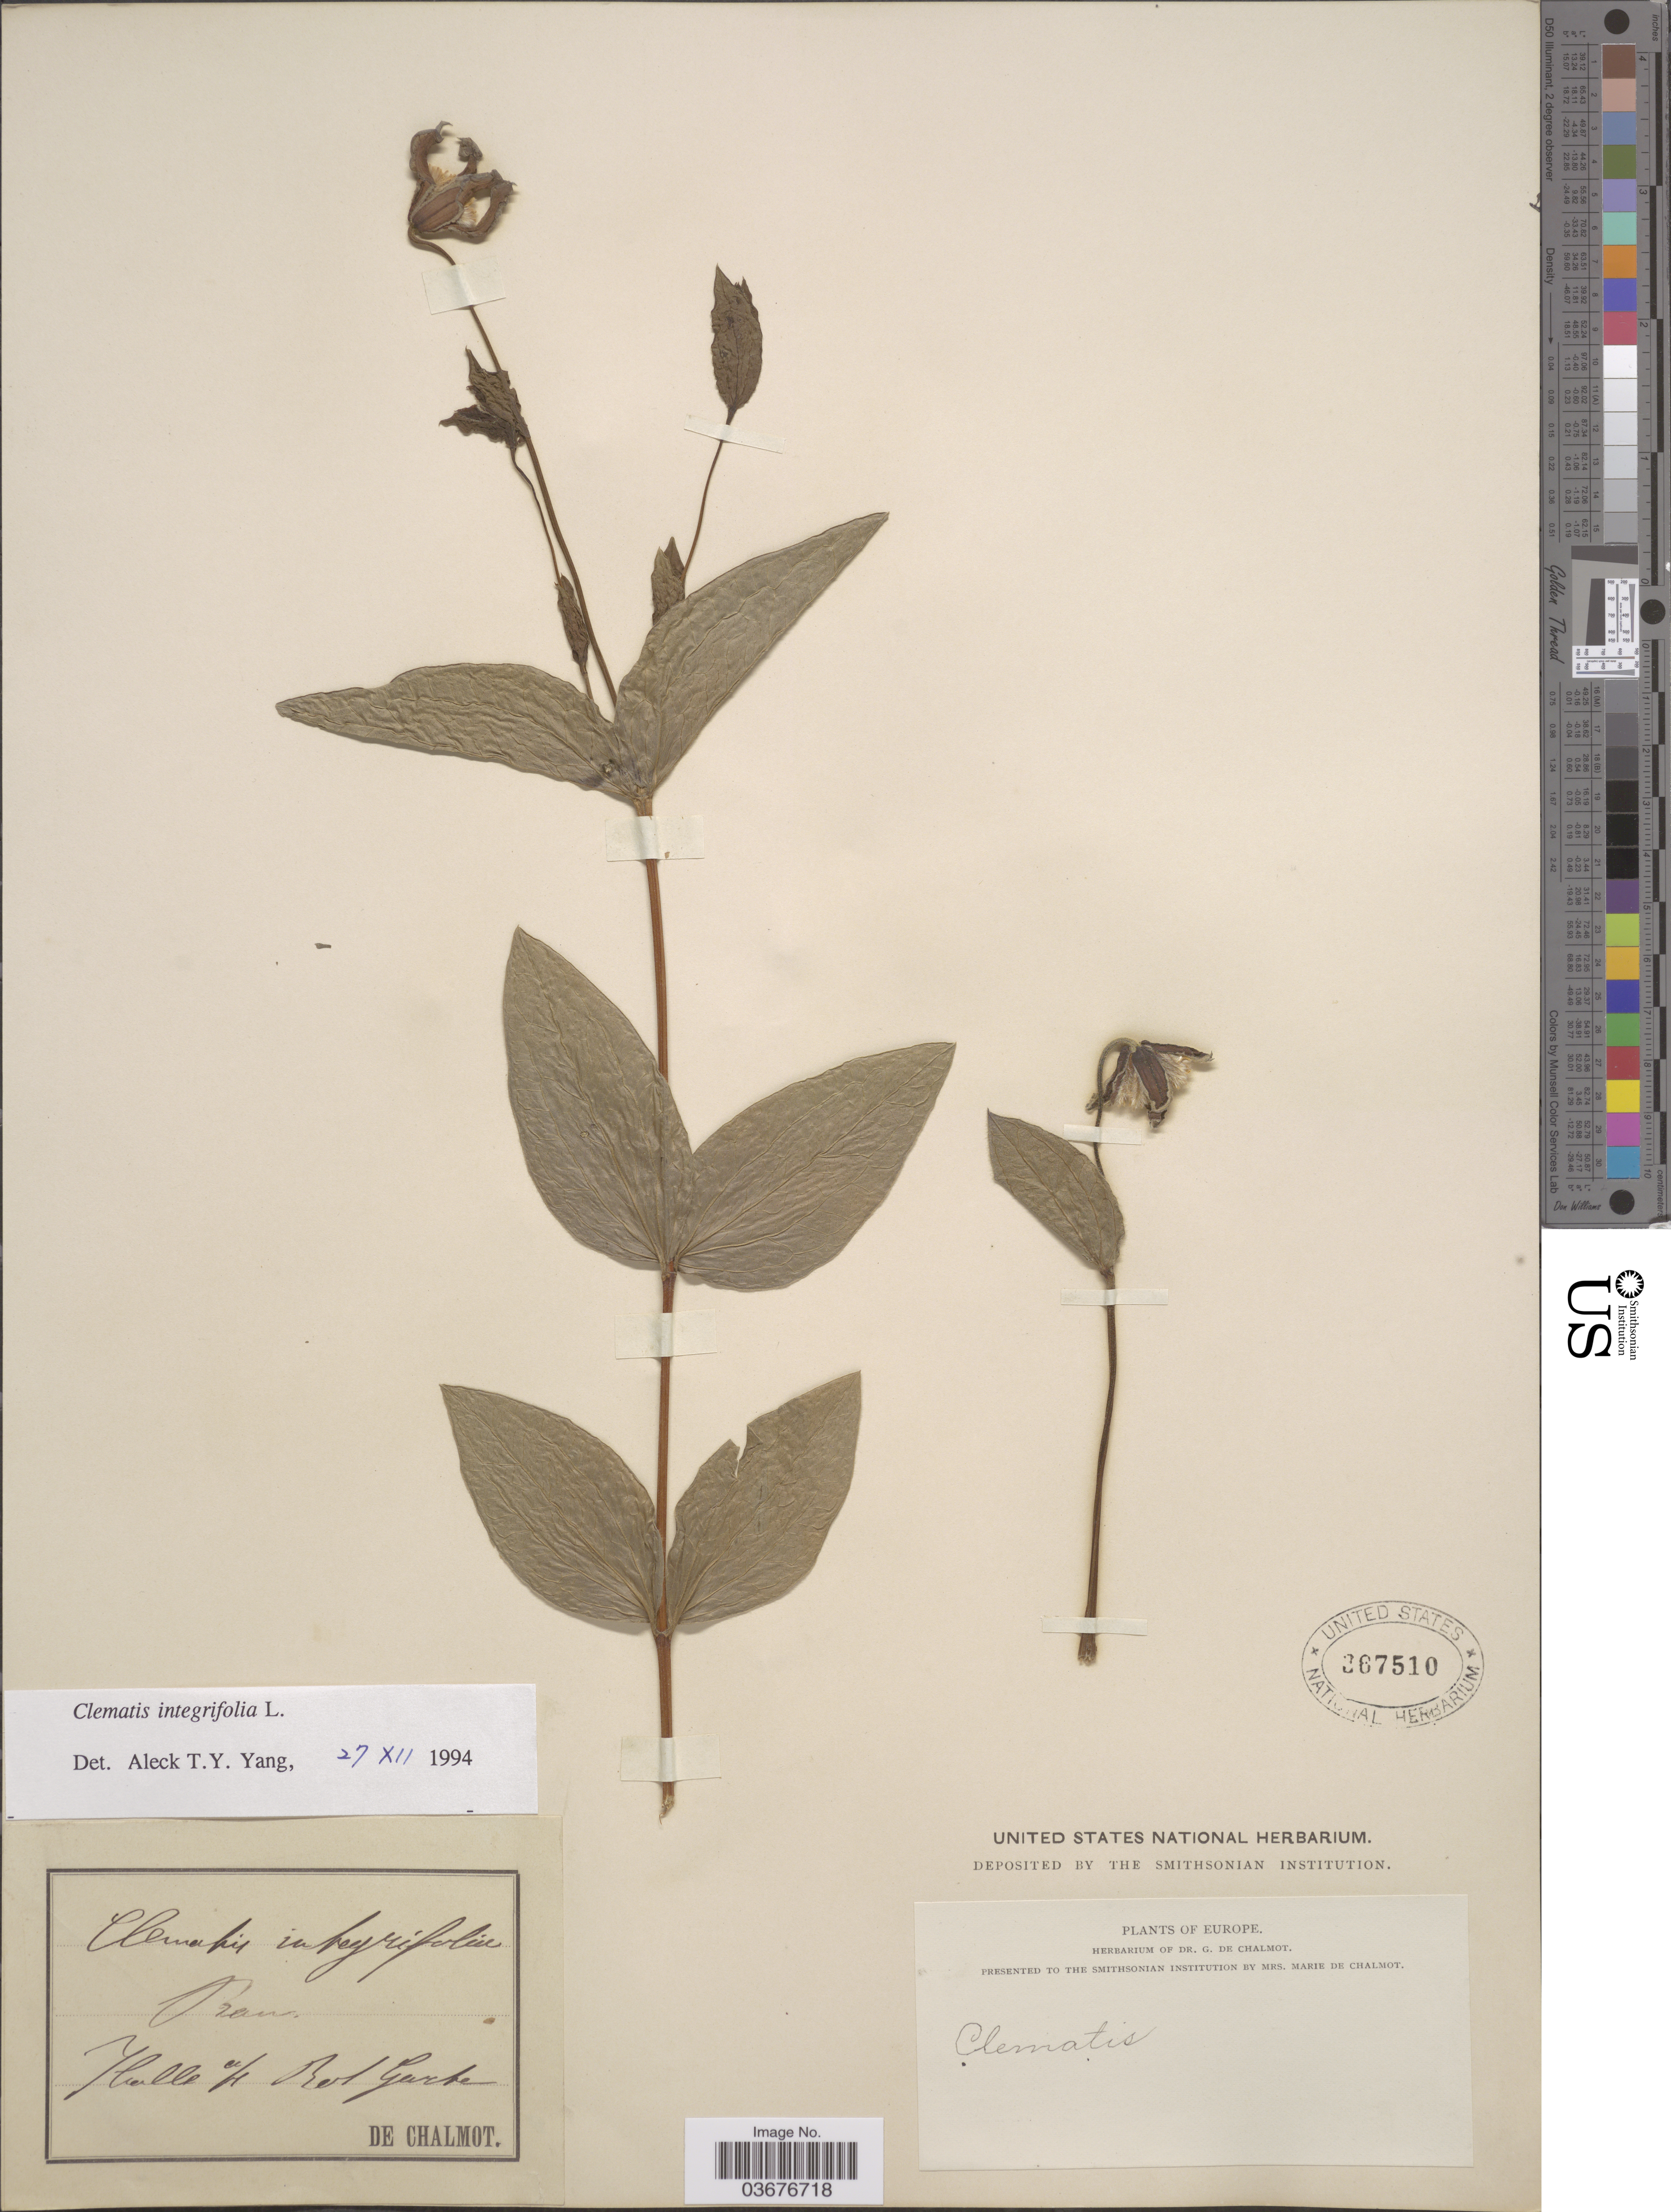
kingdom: Plantae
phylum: Tracheophyta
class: Magnoliopsida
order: Ranunculales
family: Ranunculaceae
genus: Clematis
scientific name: Clematis integrifolia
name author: L.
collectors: G. de Chalmot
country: Germany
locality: Pran. [interpreted] Halle eh [interpreted] Bot Garte.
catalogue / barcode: US 367510